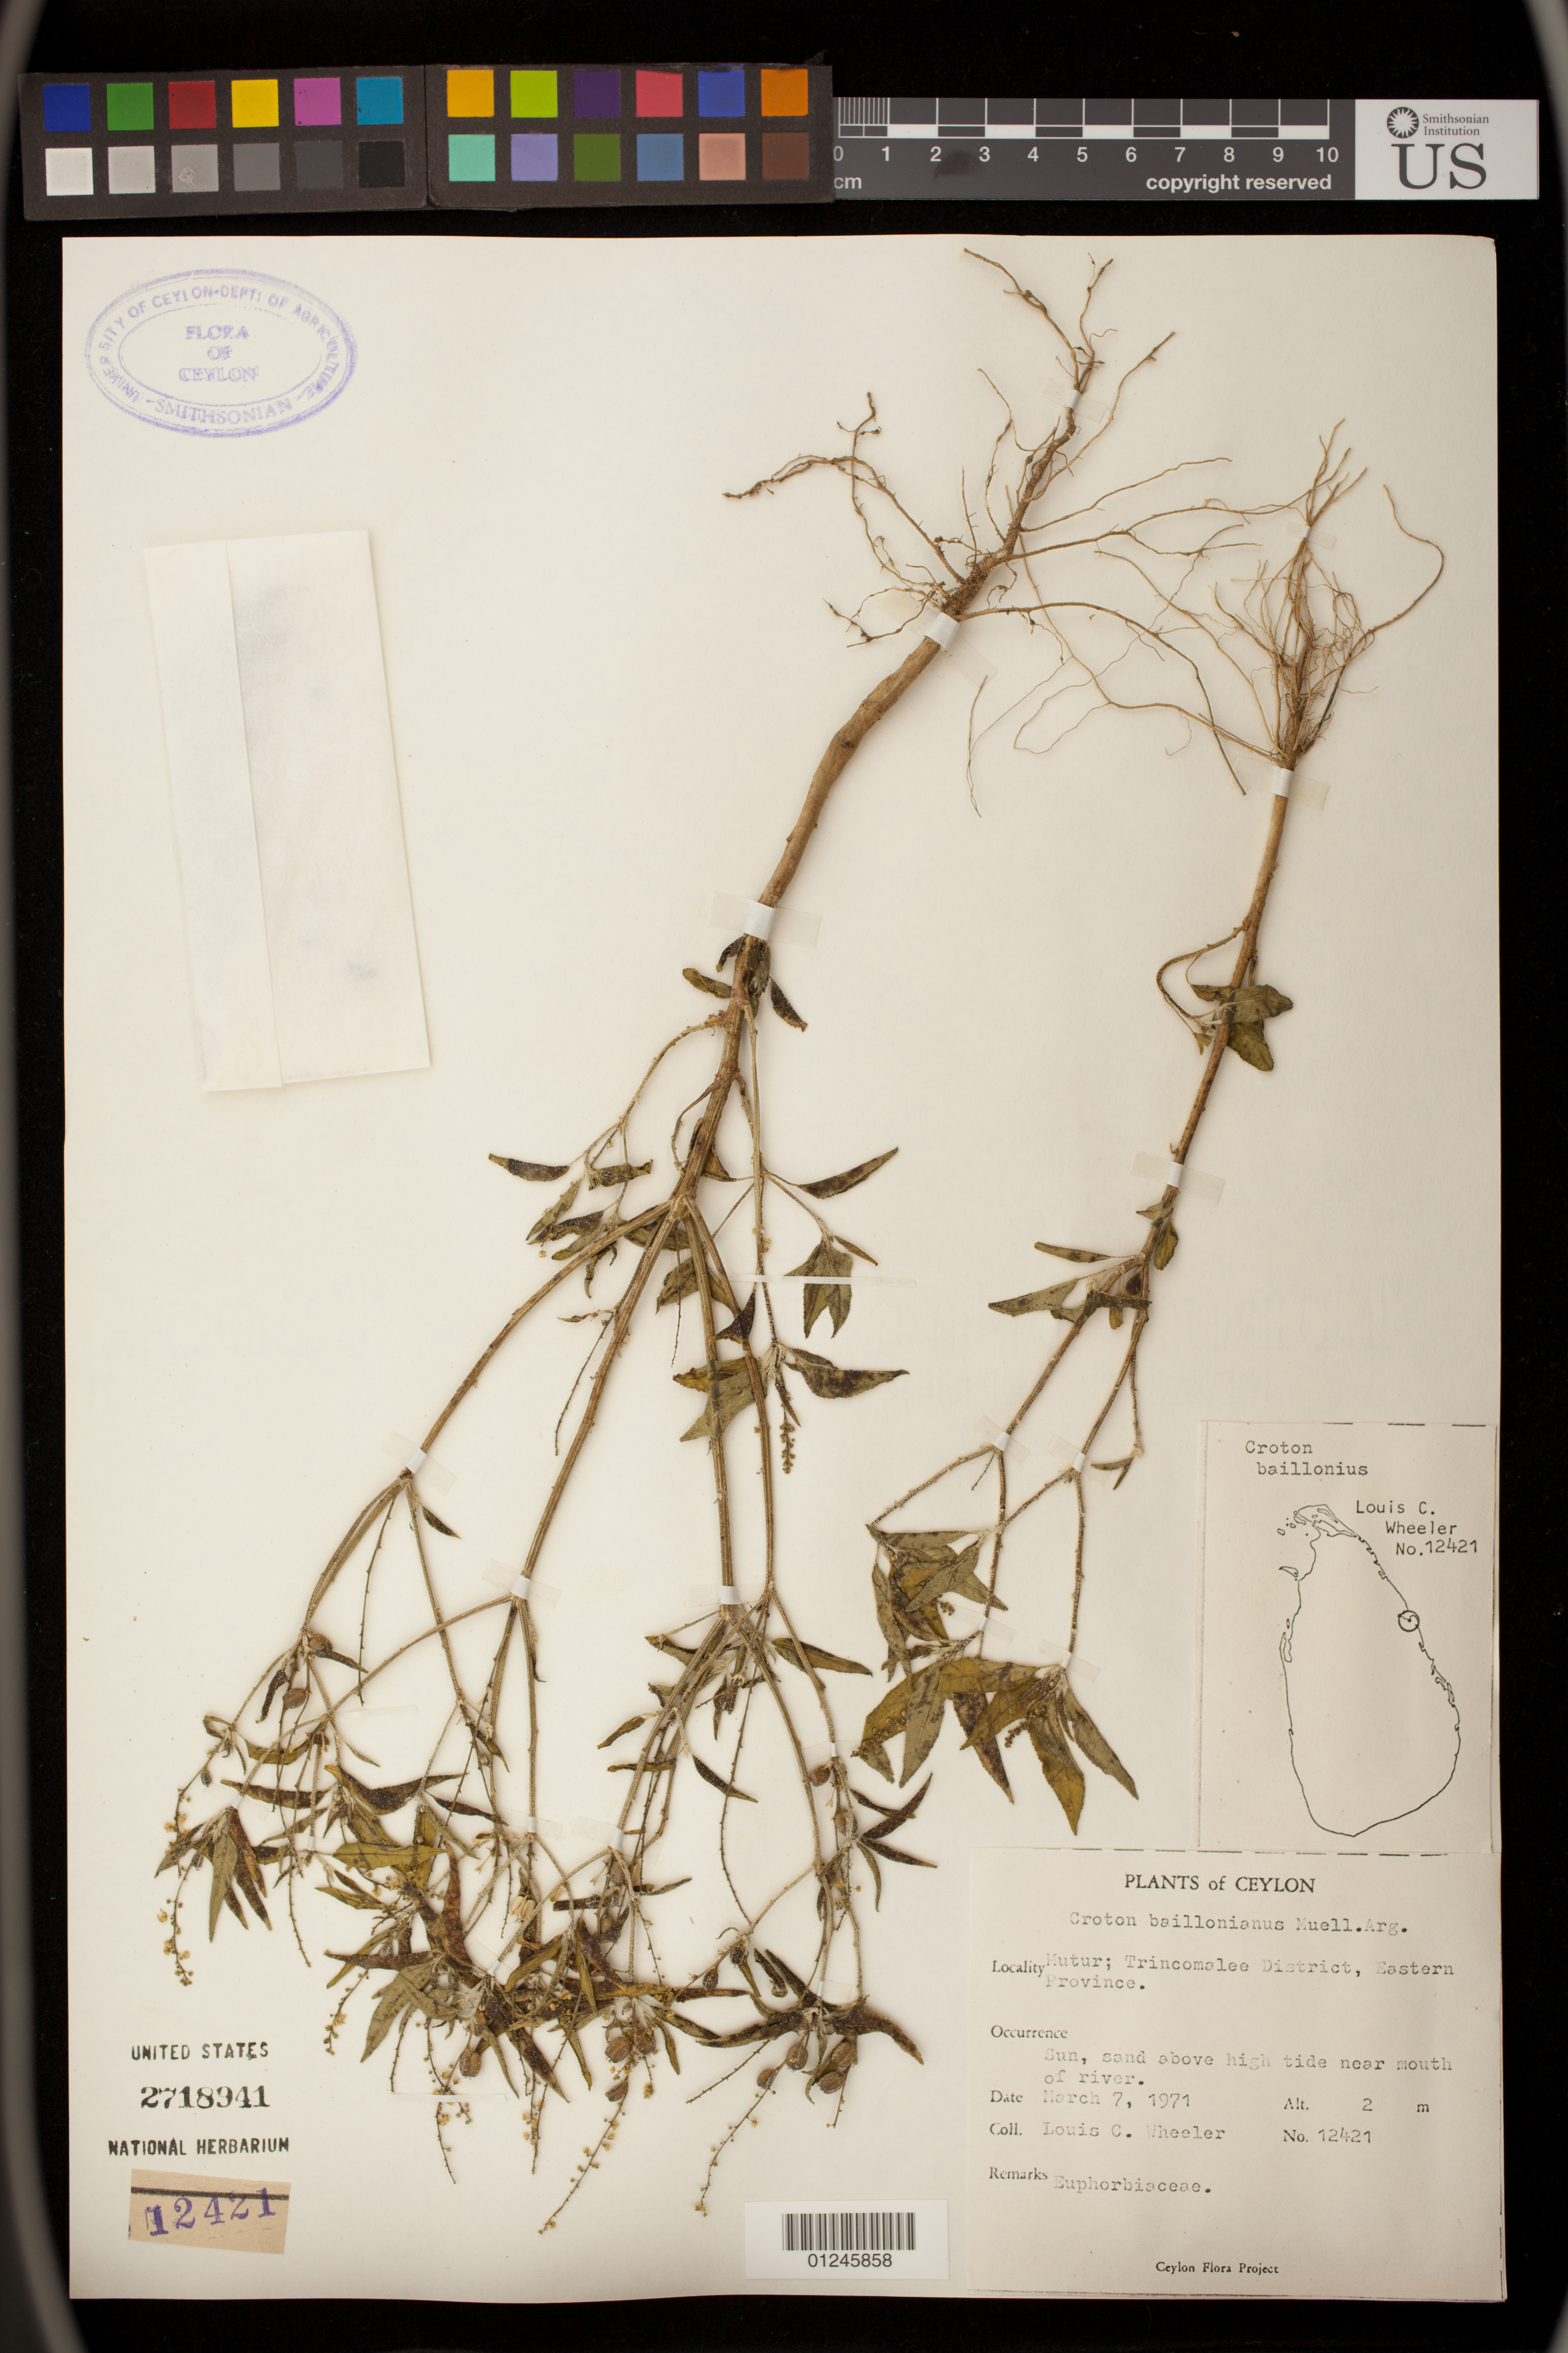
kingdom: Plantae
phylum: Tracheophyta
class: Magnoliopsida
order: Malpighiales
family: Euphorbiaceae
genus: Croton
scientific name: Croton bonplandianus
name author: Baill.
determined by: Berry, Paul E.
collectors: L. C. Wheeler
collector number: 12421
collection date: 1971-03-07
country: Sri Lanka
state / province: Eastern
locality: above high tide near mouth of river.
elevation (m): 2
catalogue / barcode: US 2718941